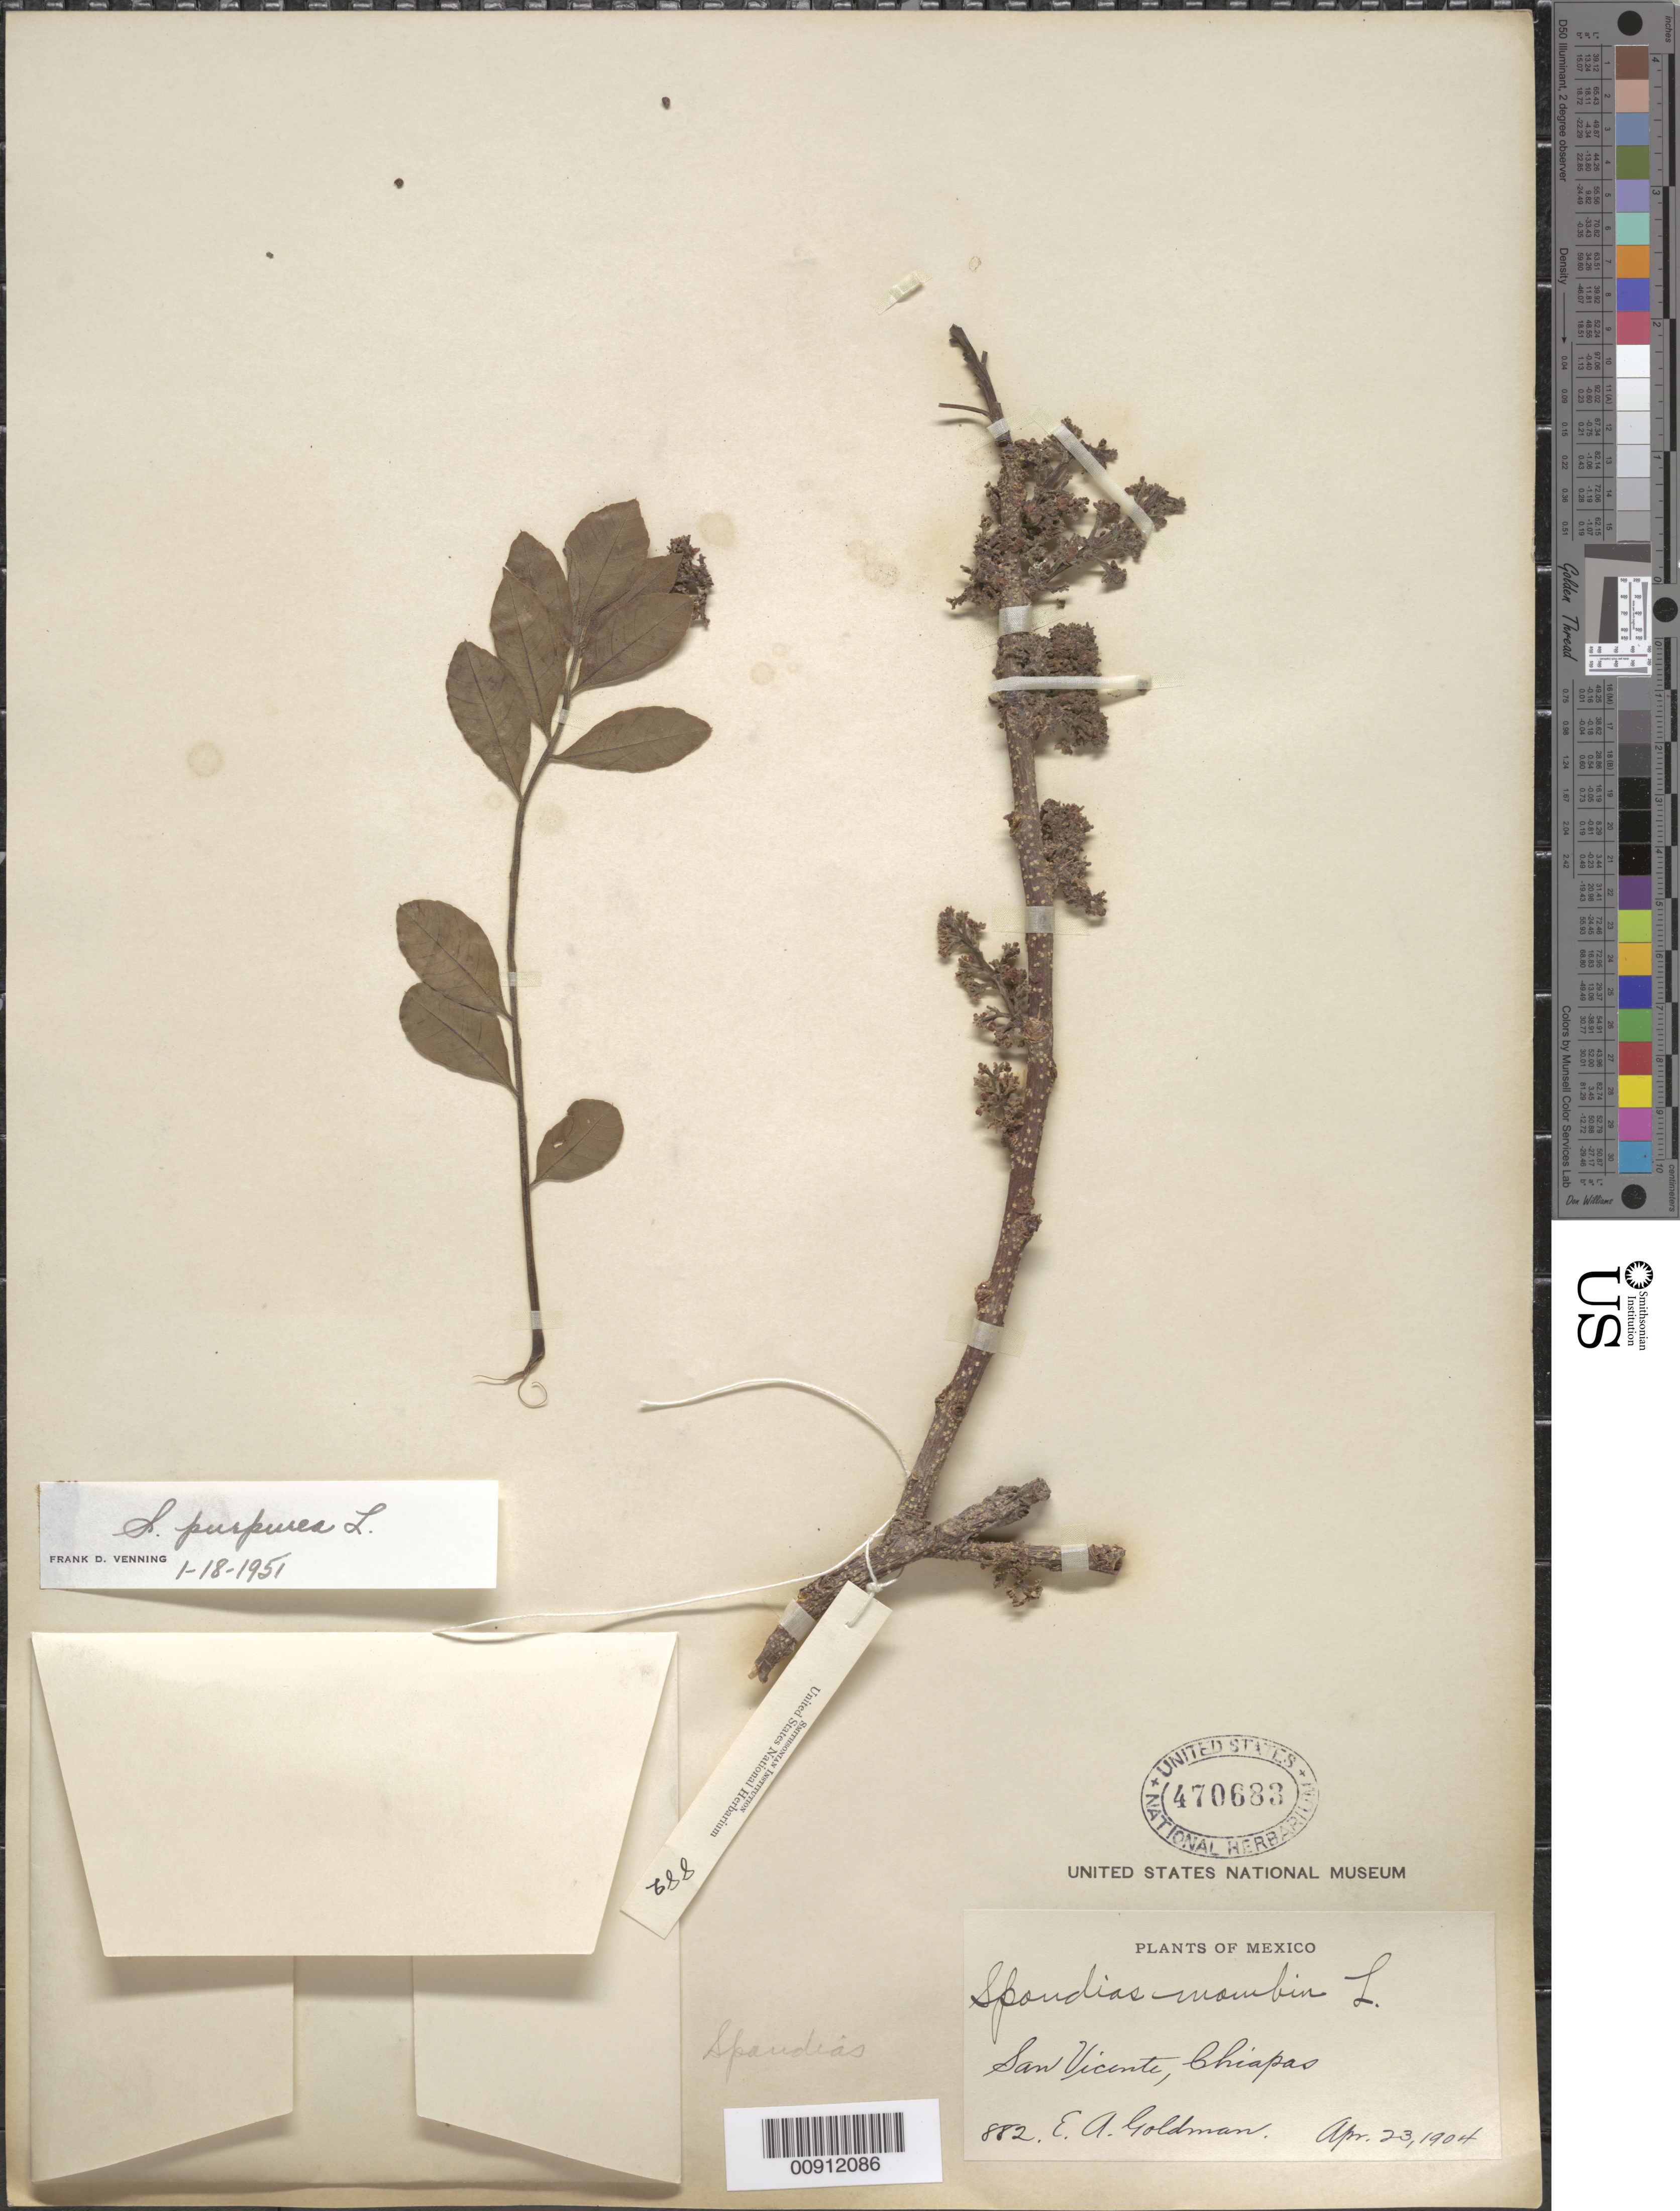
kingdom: Plantae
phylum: Tracheophyta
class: Magnoliopsida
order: Sapindales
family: Anacardiaceae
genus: Spondias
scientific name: Spondias purpurea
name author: L.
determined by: Mitchell, John D.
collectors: E. A. Goldman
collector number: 882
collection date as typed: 23 Apr 1904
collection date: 1904-04-23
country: Mexico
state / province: Chiapas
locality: San Vicente, Chiapas.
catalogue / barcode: US 470683